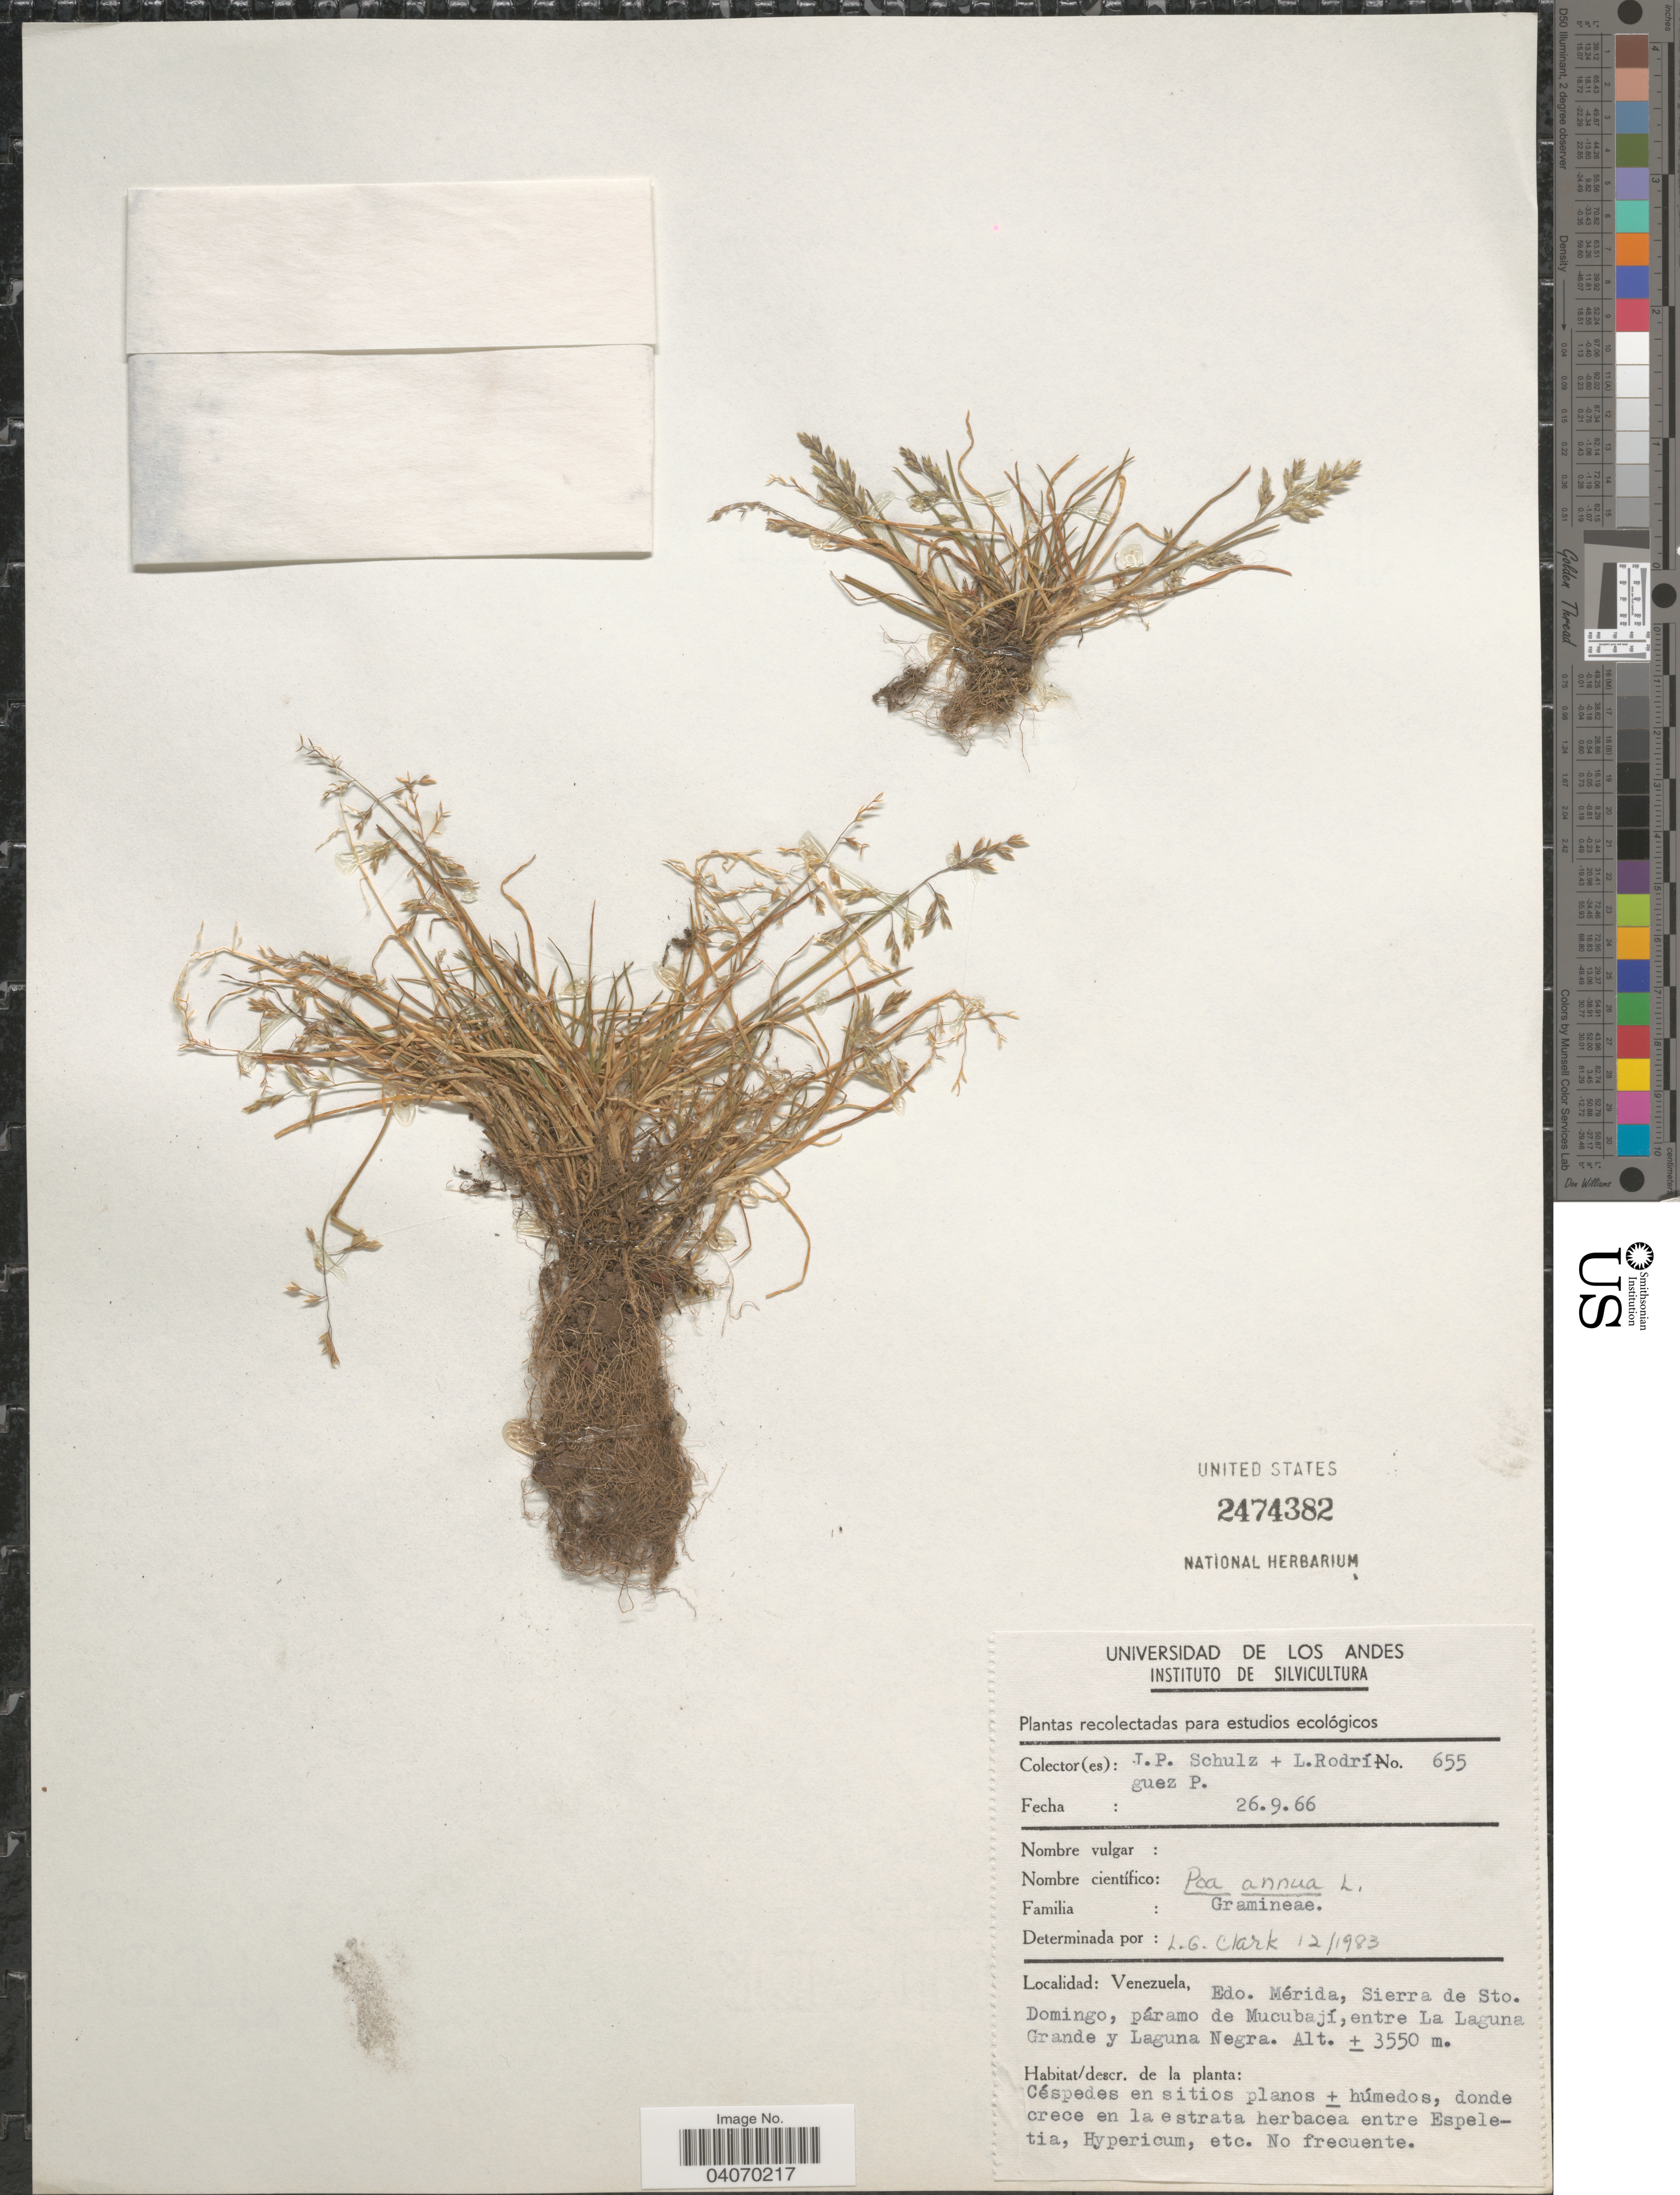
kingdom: Plantae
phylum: Tracheophyta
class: Liliopsida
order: Poales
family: Poaceae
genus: Poa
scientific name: Poa annua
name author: L.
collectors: J. P. Schulz & L. Rodríguez P.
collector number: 655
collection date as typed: Transcribed d/m/y: 26/9/66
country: Venezuela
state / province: Merida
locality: Sierra de Sto. Domingo, páramo de Mucubají, entre La Laguna Grande y Laguna Negra.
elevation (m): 3550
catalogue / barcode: US 2474382